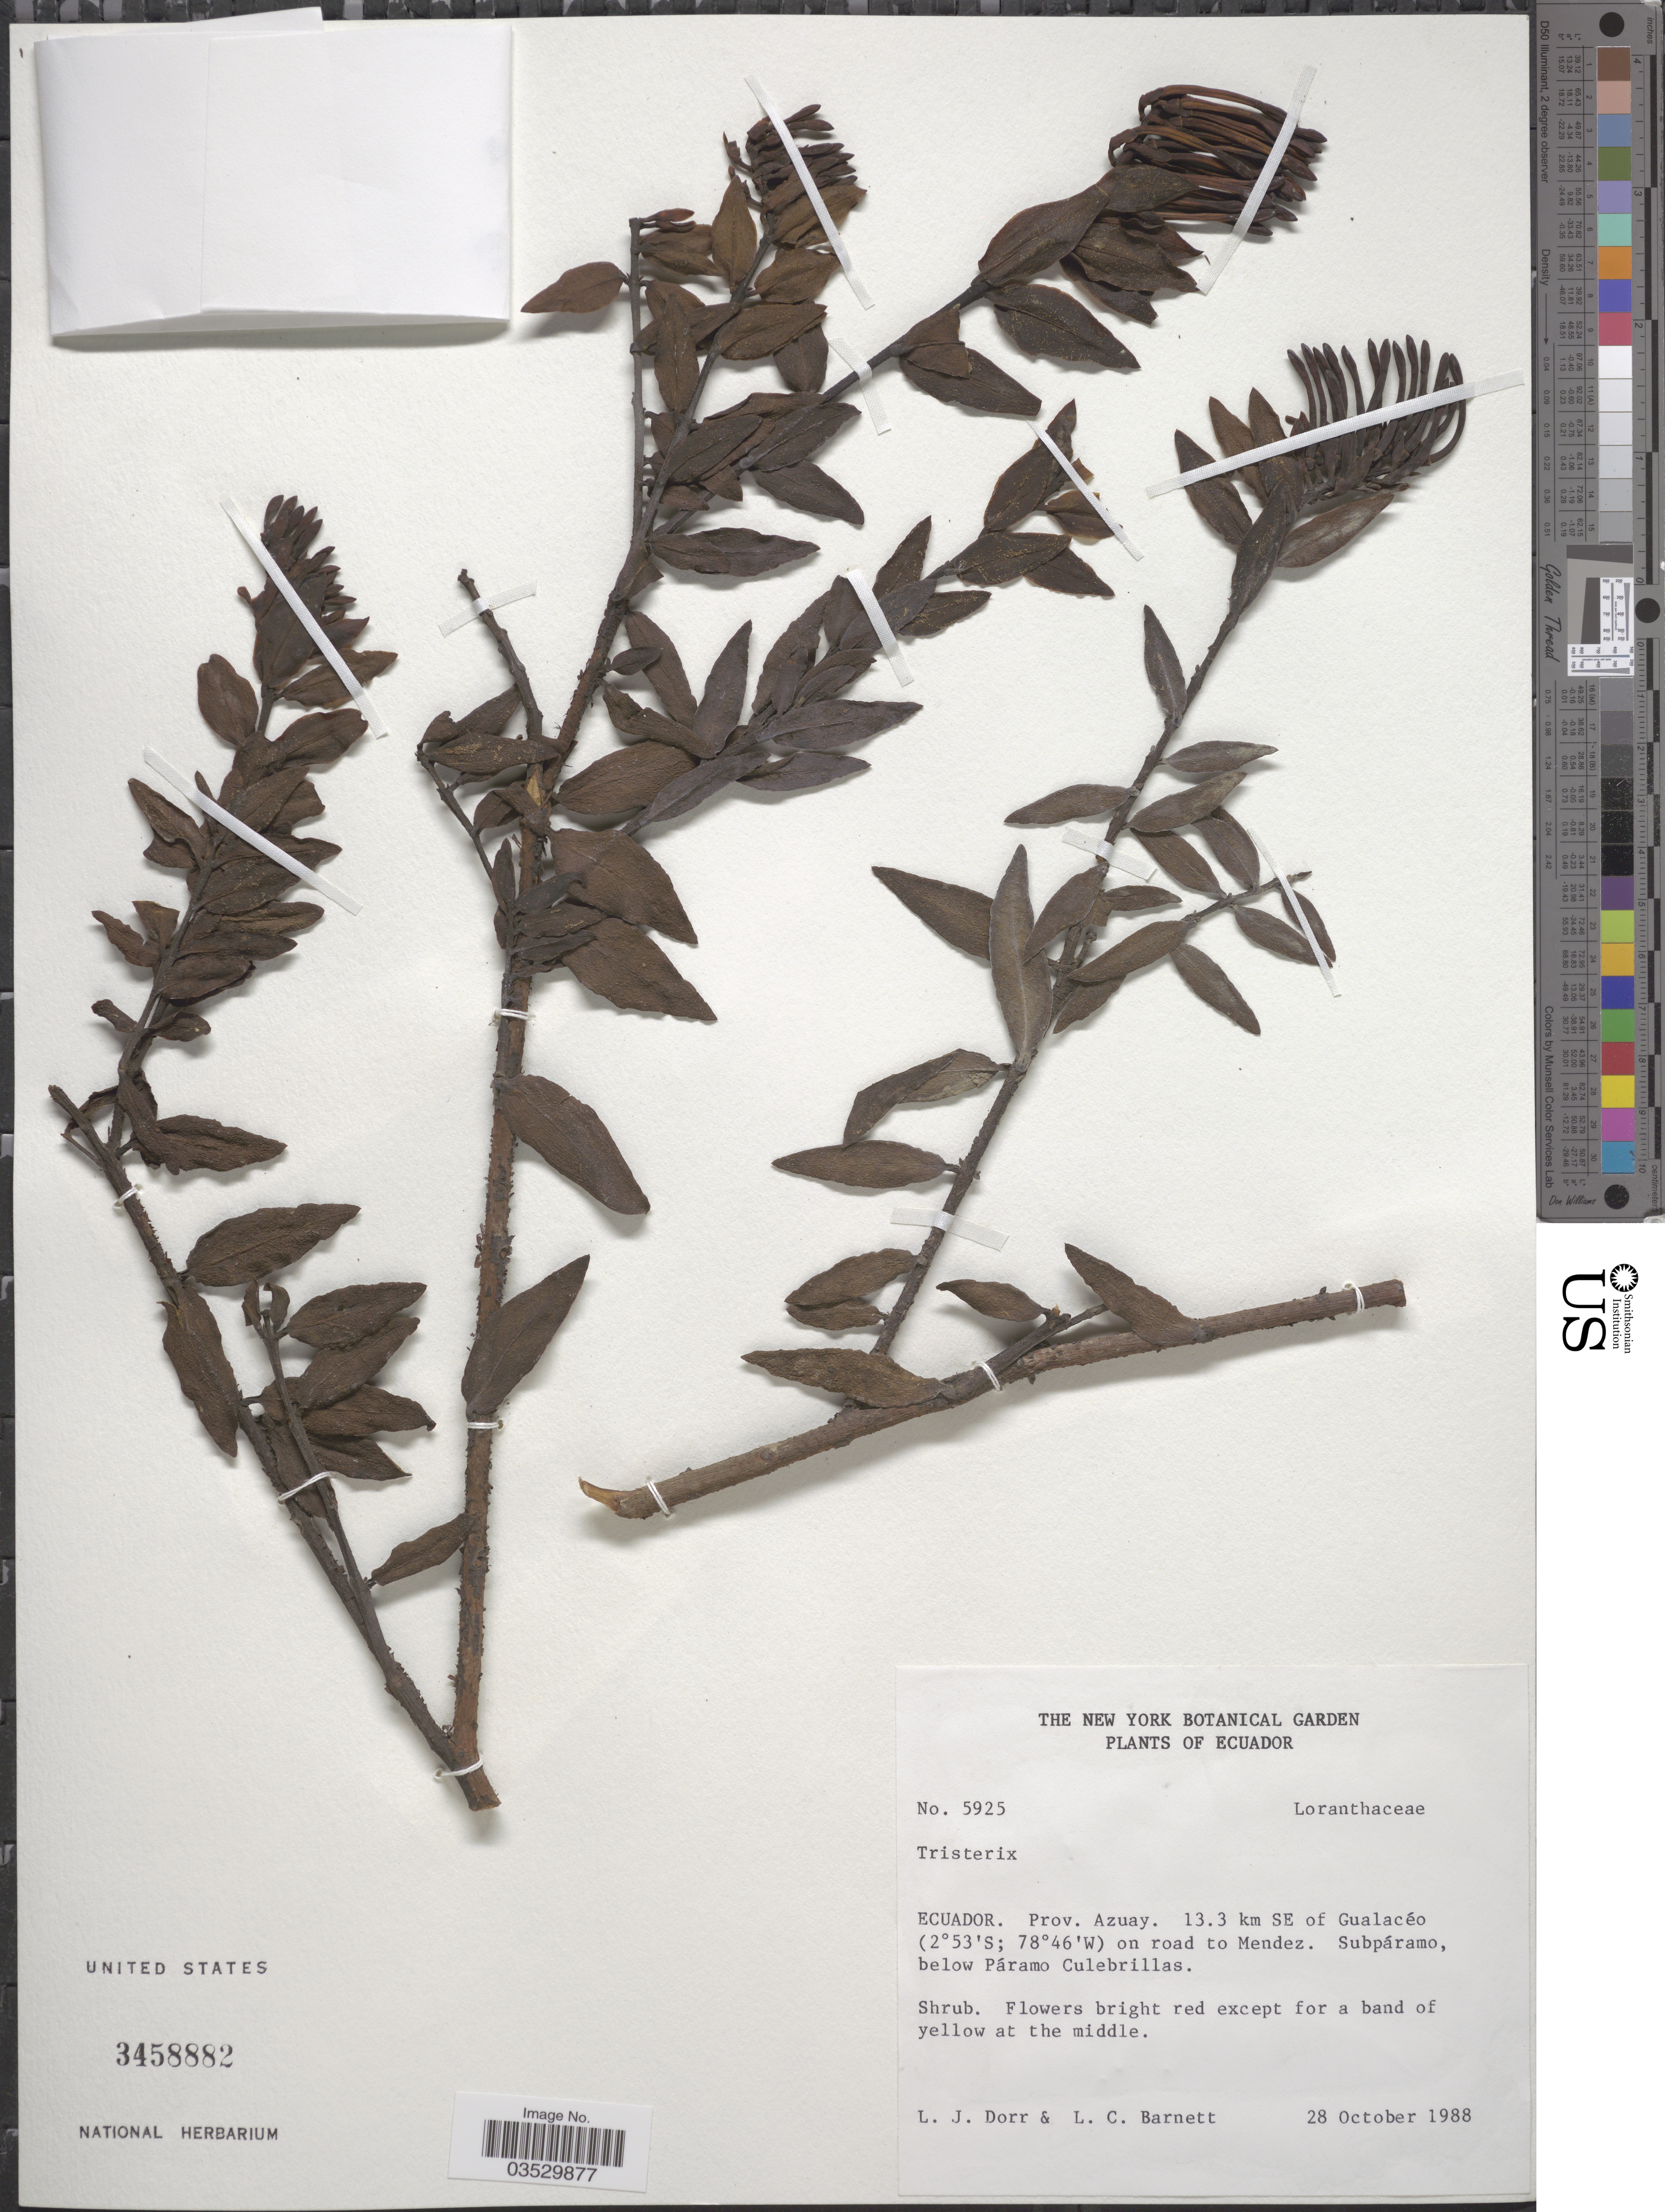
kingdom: Plantae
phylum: Tracheophyta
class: Magnoliopsida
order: Santalales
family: Loranthaceae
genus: Tristerix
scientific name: Tristerix sp.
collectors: L. J. Dorr & L. C. Barnett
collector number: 5925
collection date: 1988-10-28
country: Ecuador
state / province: Azuay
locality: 13.3 km SE of Gualacéo on road to Mendez. Subpáramo, below Páramo Culebrillas.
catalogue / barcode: US 3458882